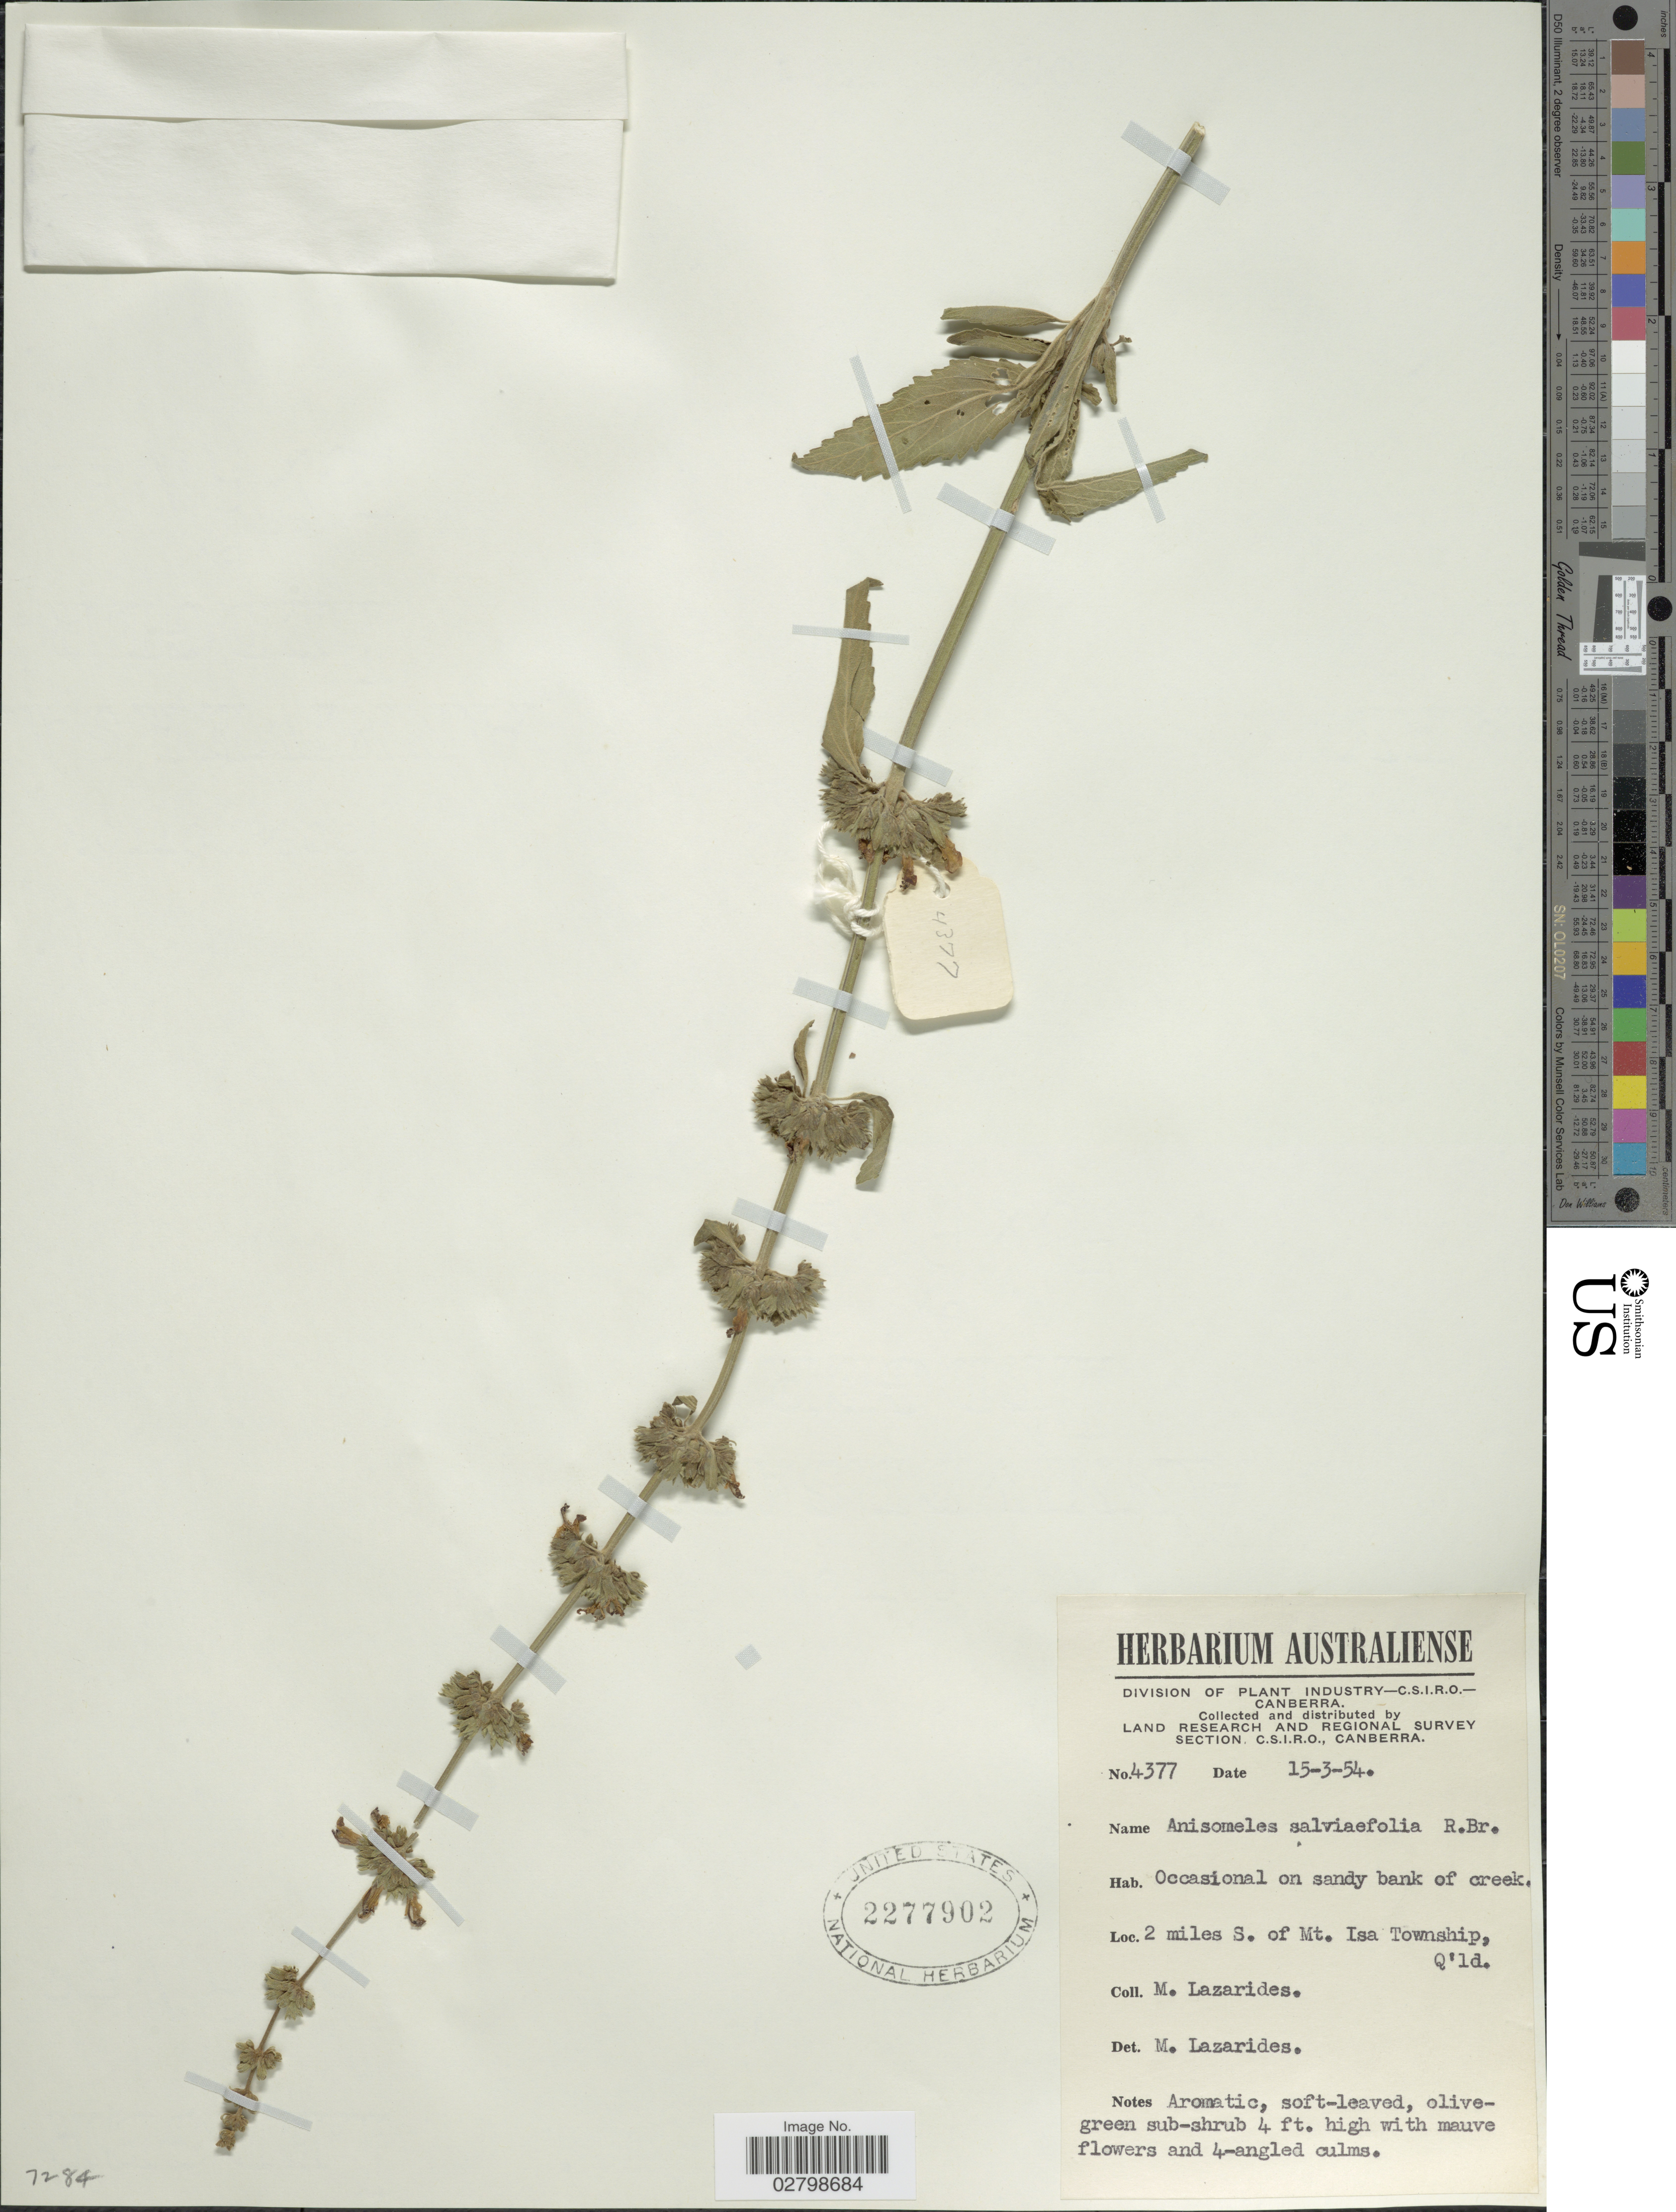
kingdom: Plantae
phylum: Tracheophyta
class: Magnoliopsida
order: Lamiales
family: Lamiaceae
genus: Anisomeles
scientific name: Anisomeles salviifolia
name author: R. Br.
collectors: M. Lazarides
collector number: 4377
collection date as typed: Transcribed d/m/y: 15/3/54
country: Australia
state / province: Queensland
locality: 2 miles S. of Mt. Isa Township, Q'ld.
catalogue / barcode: US 2277902